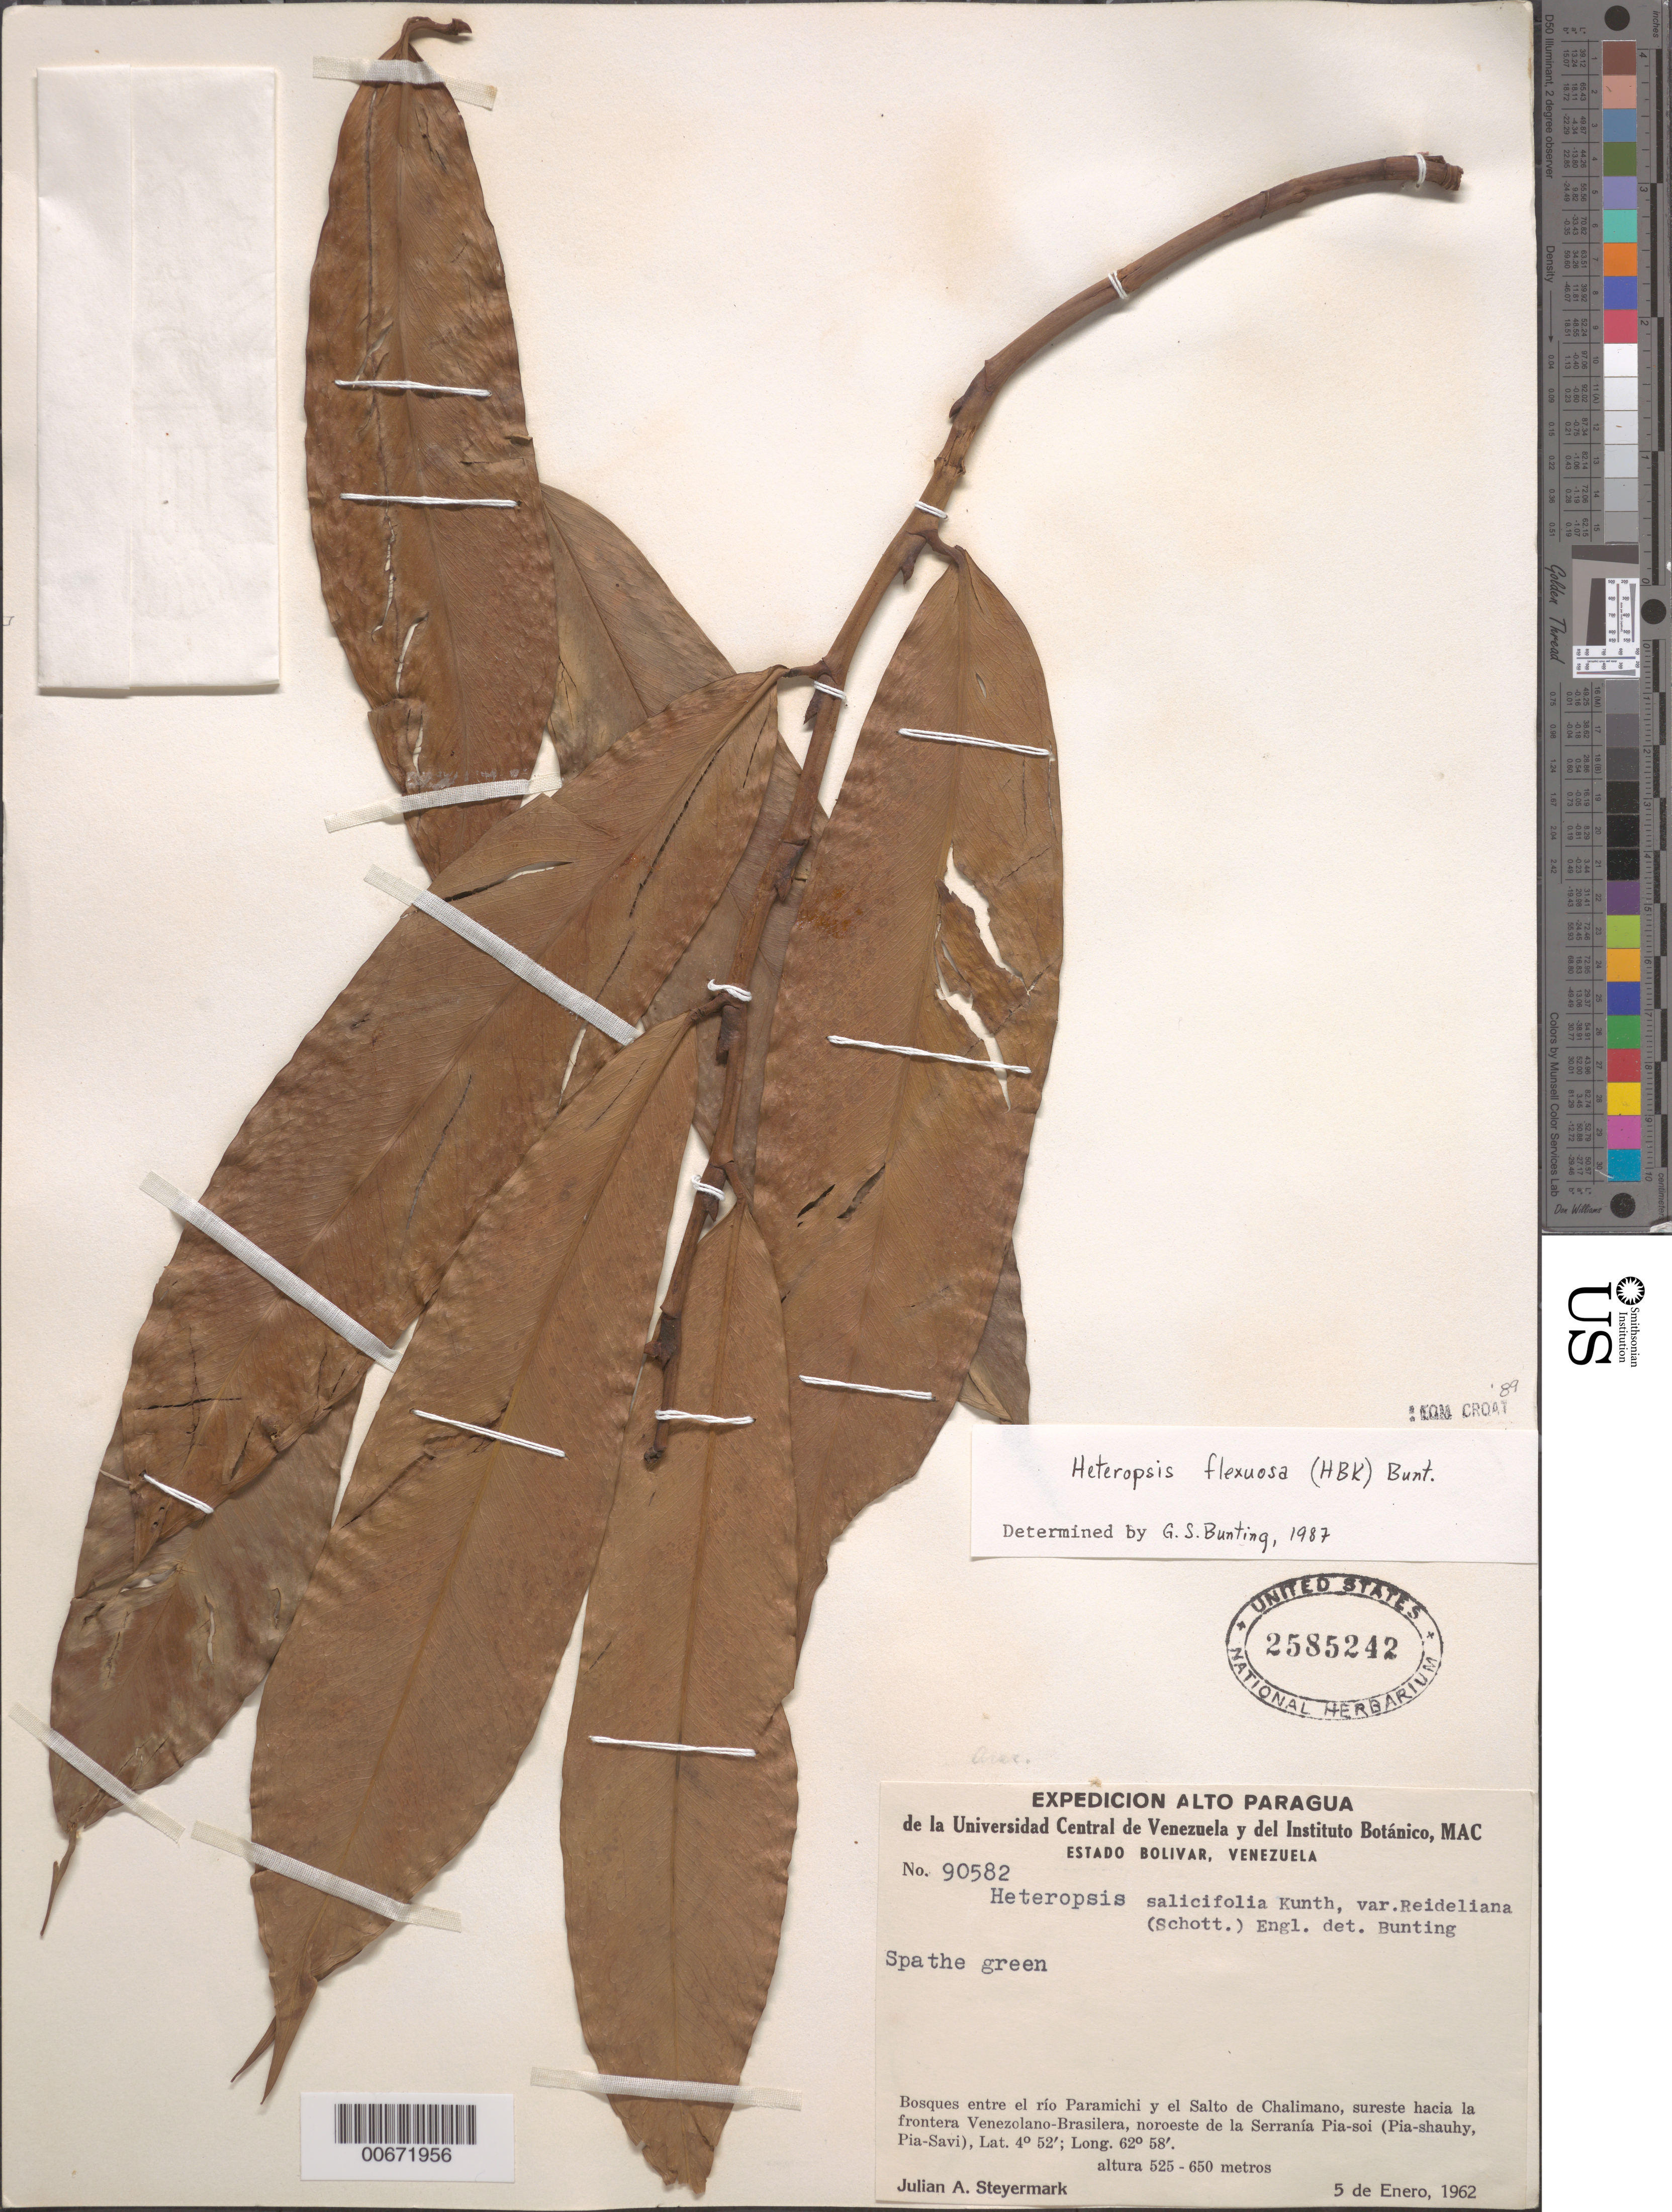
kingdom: Plantae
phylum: Tracheophyta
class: Liliopsida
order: Alismatales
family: Araceae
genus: Heteropsis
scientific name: Heteropsis flexuosa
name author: (Kunth) G.S. Bunting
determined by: Bunting, G. S.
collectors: J. Steyermark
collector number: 90582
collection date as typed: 5-Jan-62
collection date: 1962-01-05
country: Venezuela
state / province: Bolívar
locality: Río Paramichi to Salto de Chalimano, SE toward Brasil-Venez. Border, NE de ls Serranía Pia-soi (Pia-shauhy, Pia-Savi)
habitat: Forest NE of Serrania Pia-soi (Pia-shauy, Pia-Savi)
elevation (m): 525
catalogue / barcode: US 2585242